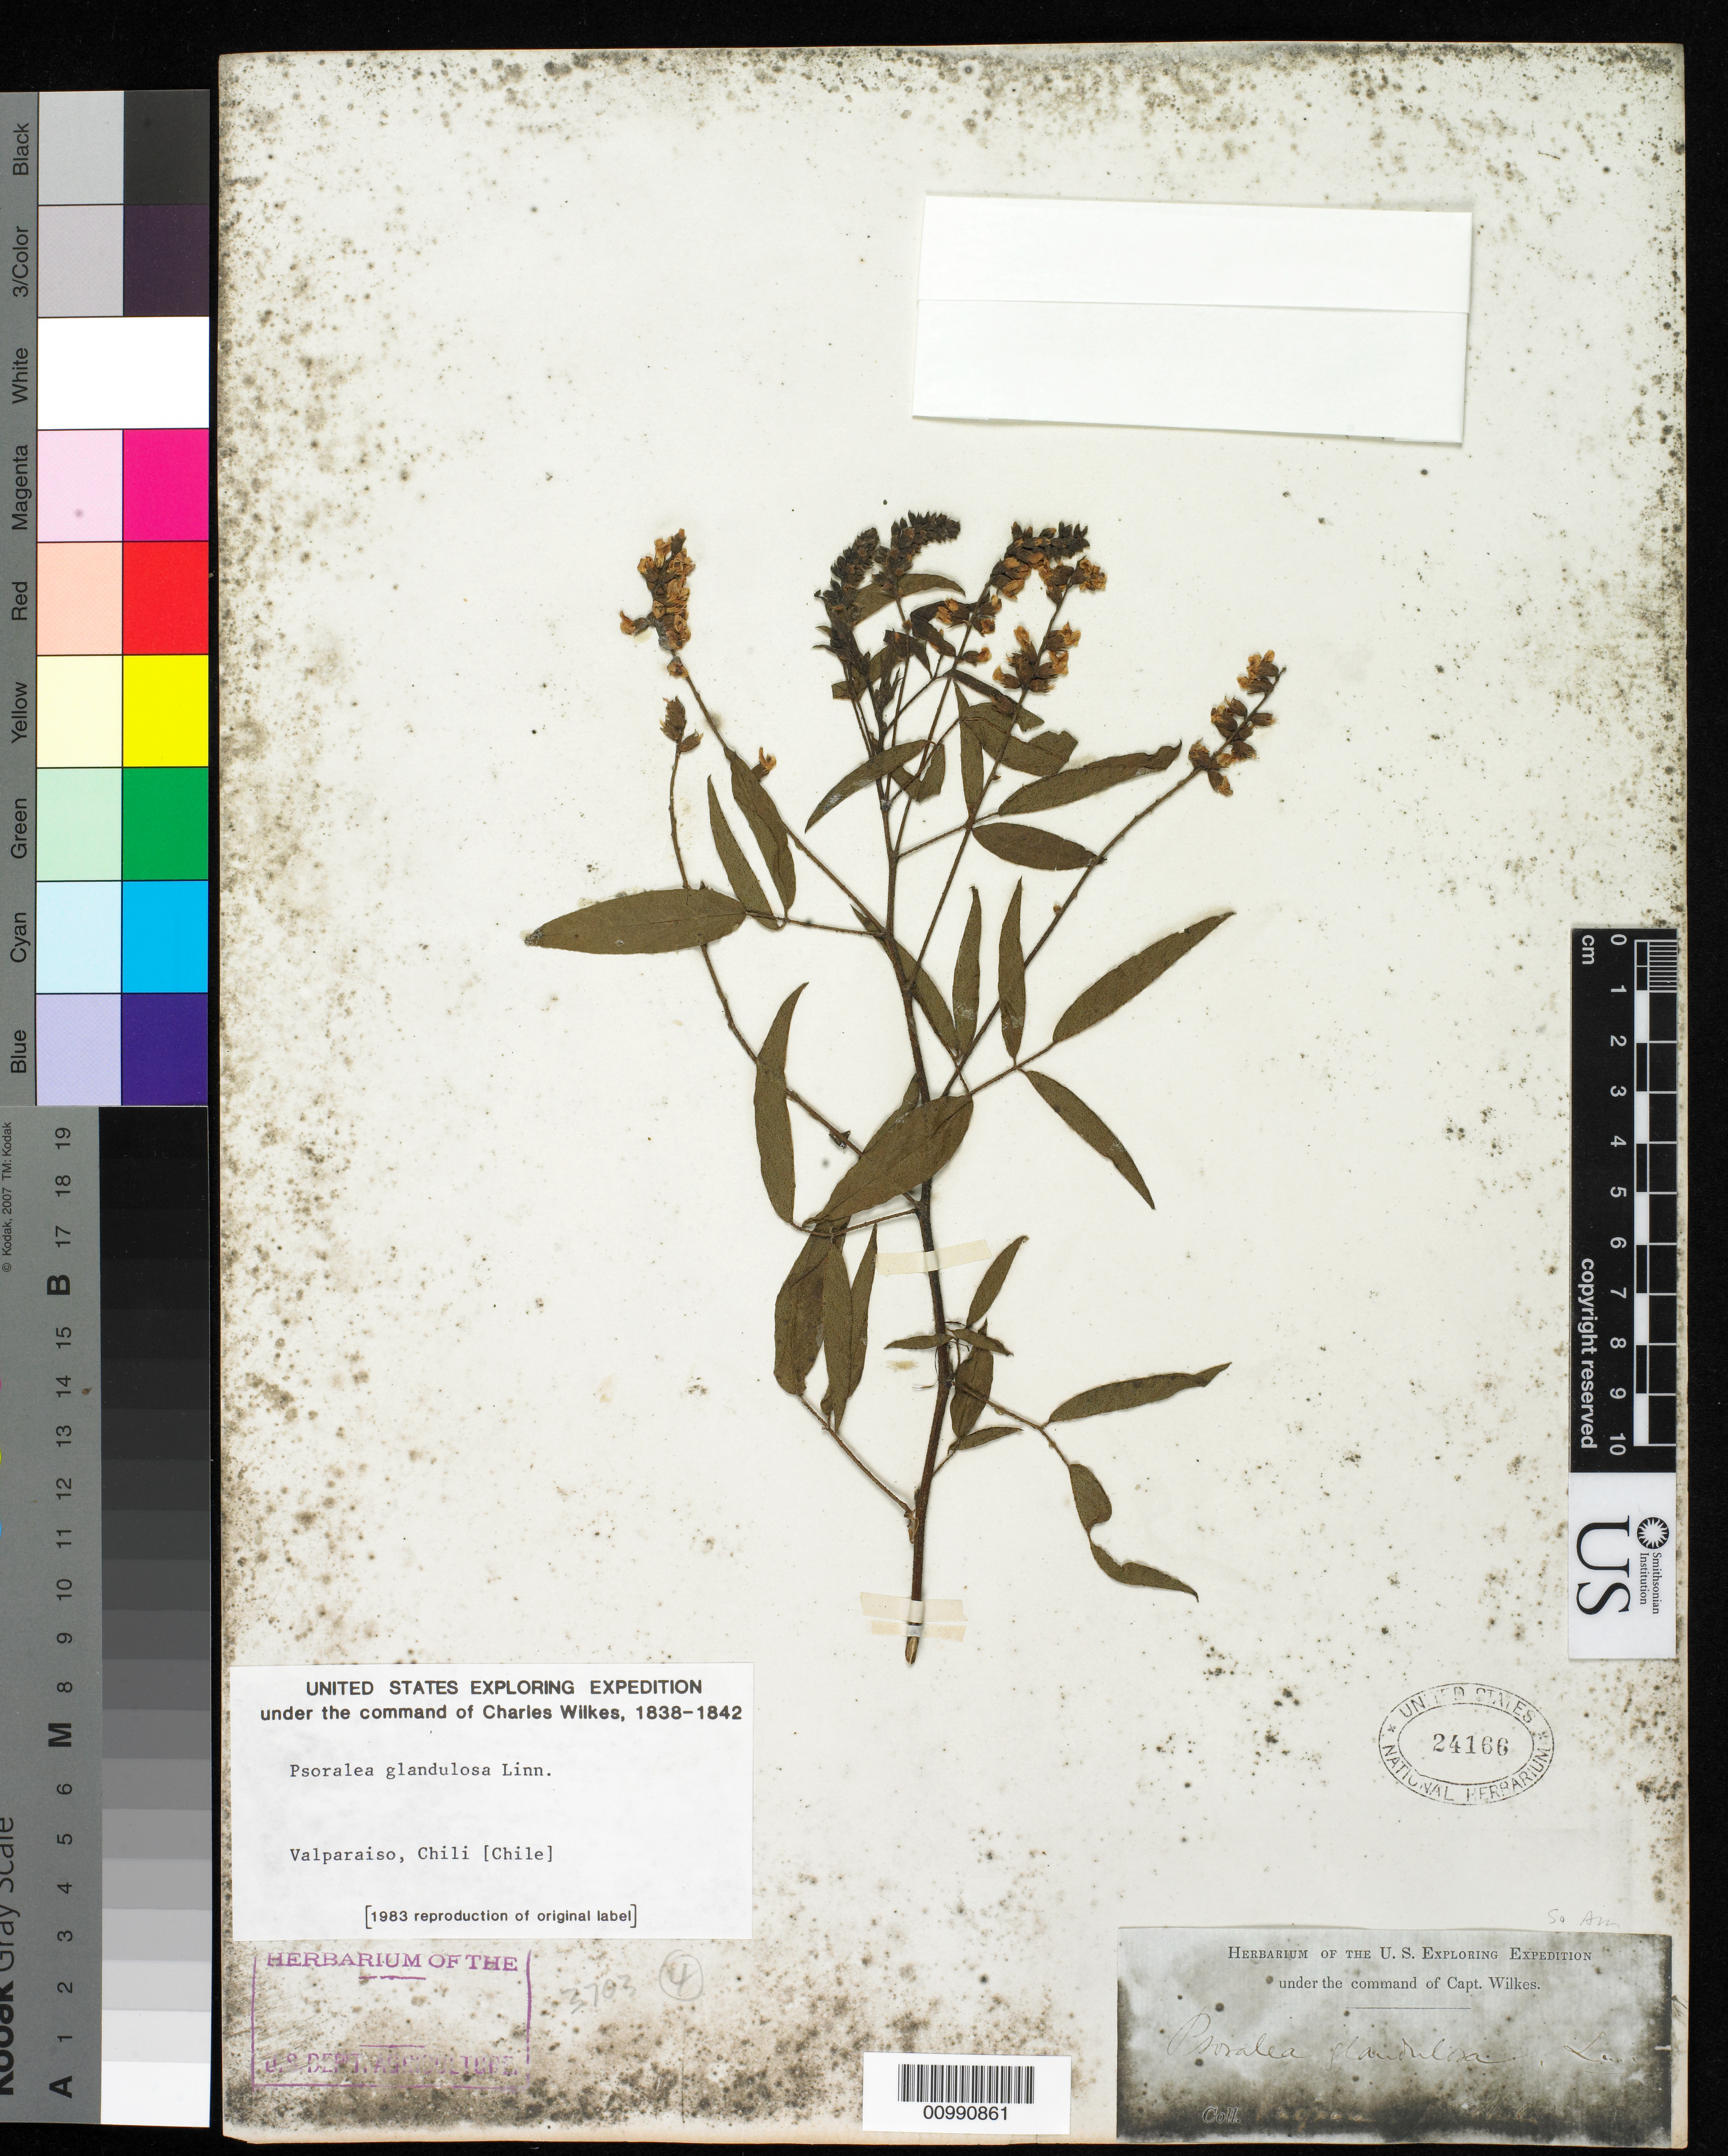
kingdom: Plantae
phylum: Tracheophyta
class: Magnoliopsida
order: Fabales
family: Fabaceae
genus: Psoralea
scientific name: Psoralea glandulosa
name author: L.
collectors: Wilkes Explor. Exped.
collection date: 1838/1842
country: Chile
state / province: Valparaíso (V)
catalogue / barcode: US 24166